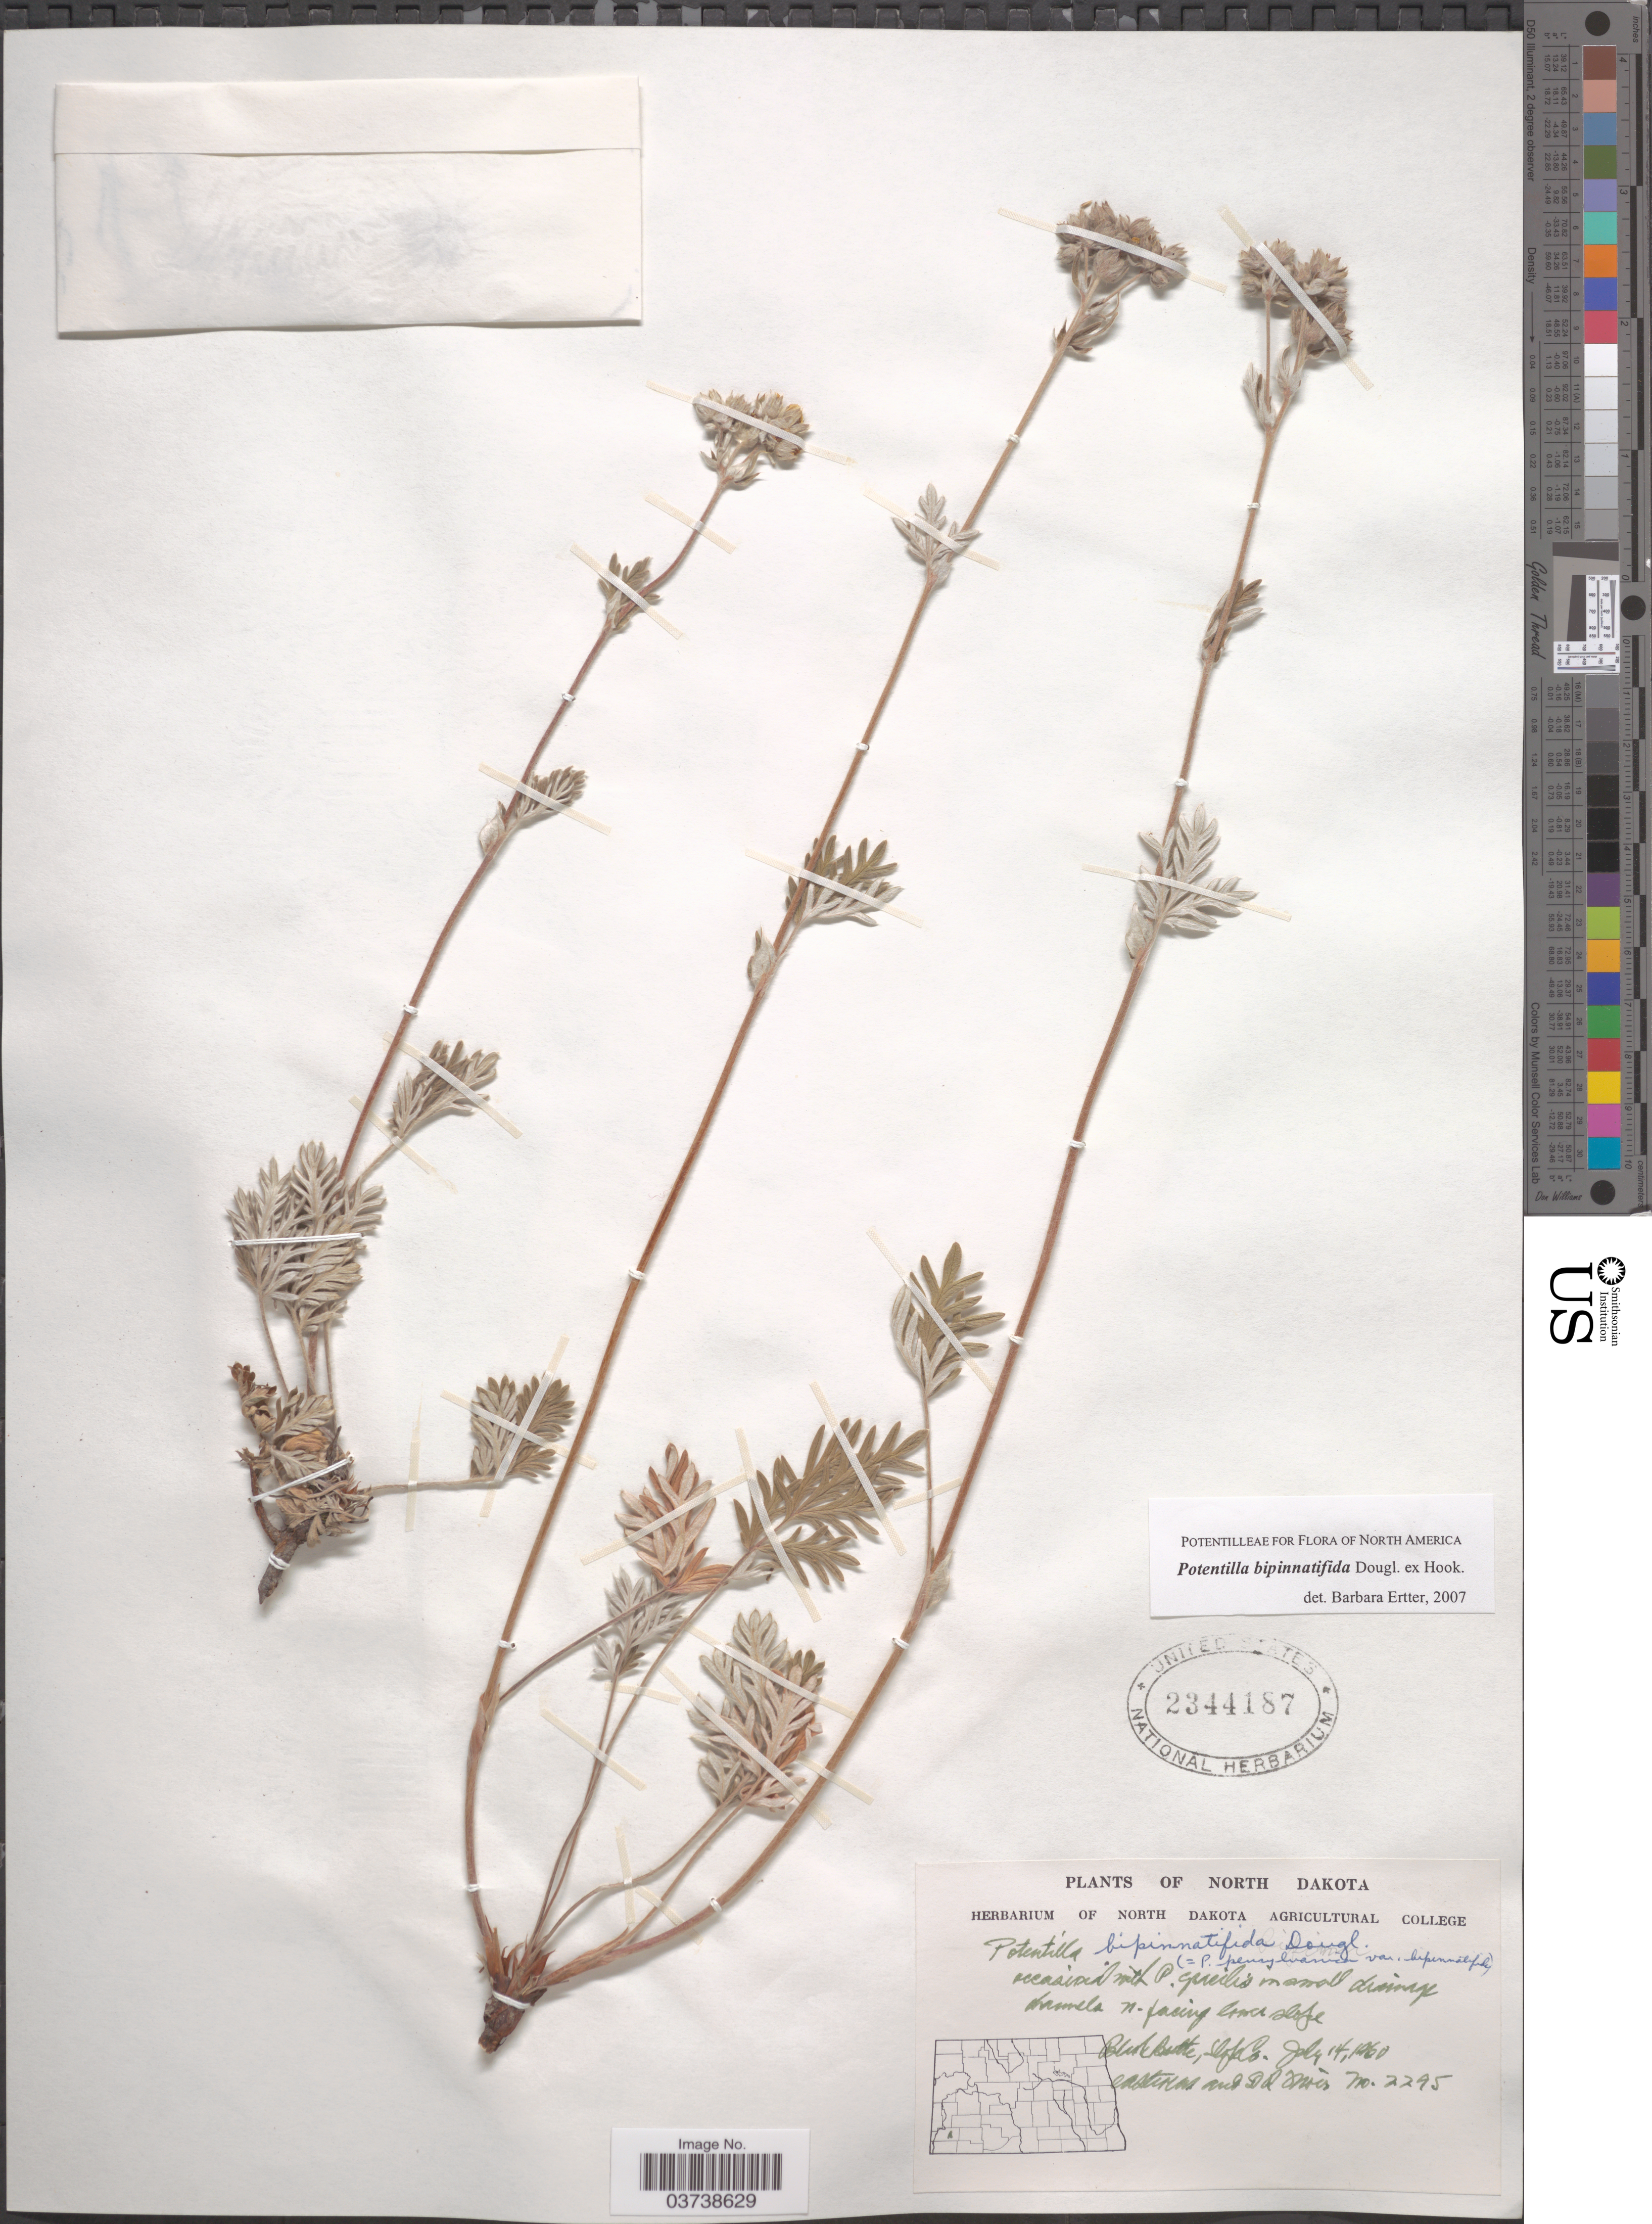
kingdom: Plantae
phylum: Tracheophyta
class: Magnoliopsida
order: Rosales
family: Rosaceae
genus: Potentilla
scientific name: Potentilla bipinnatifida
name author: Douglas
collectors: O. A. Stevens & Collector illegible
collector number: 2295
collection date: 1960-07-14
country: United States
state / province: North Dakota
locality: N-facing lower slope. Black Butte, Slope Co.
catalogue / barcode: US 2344187